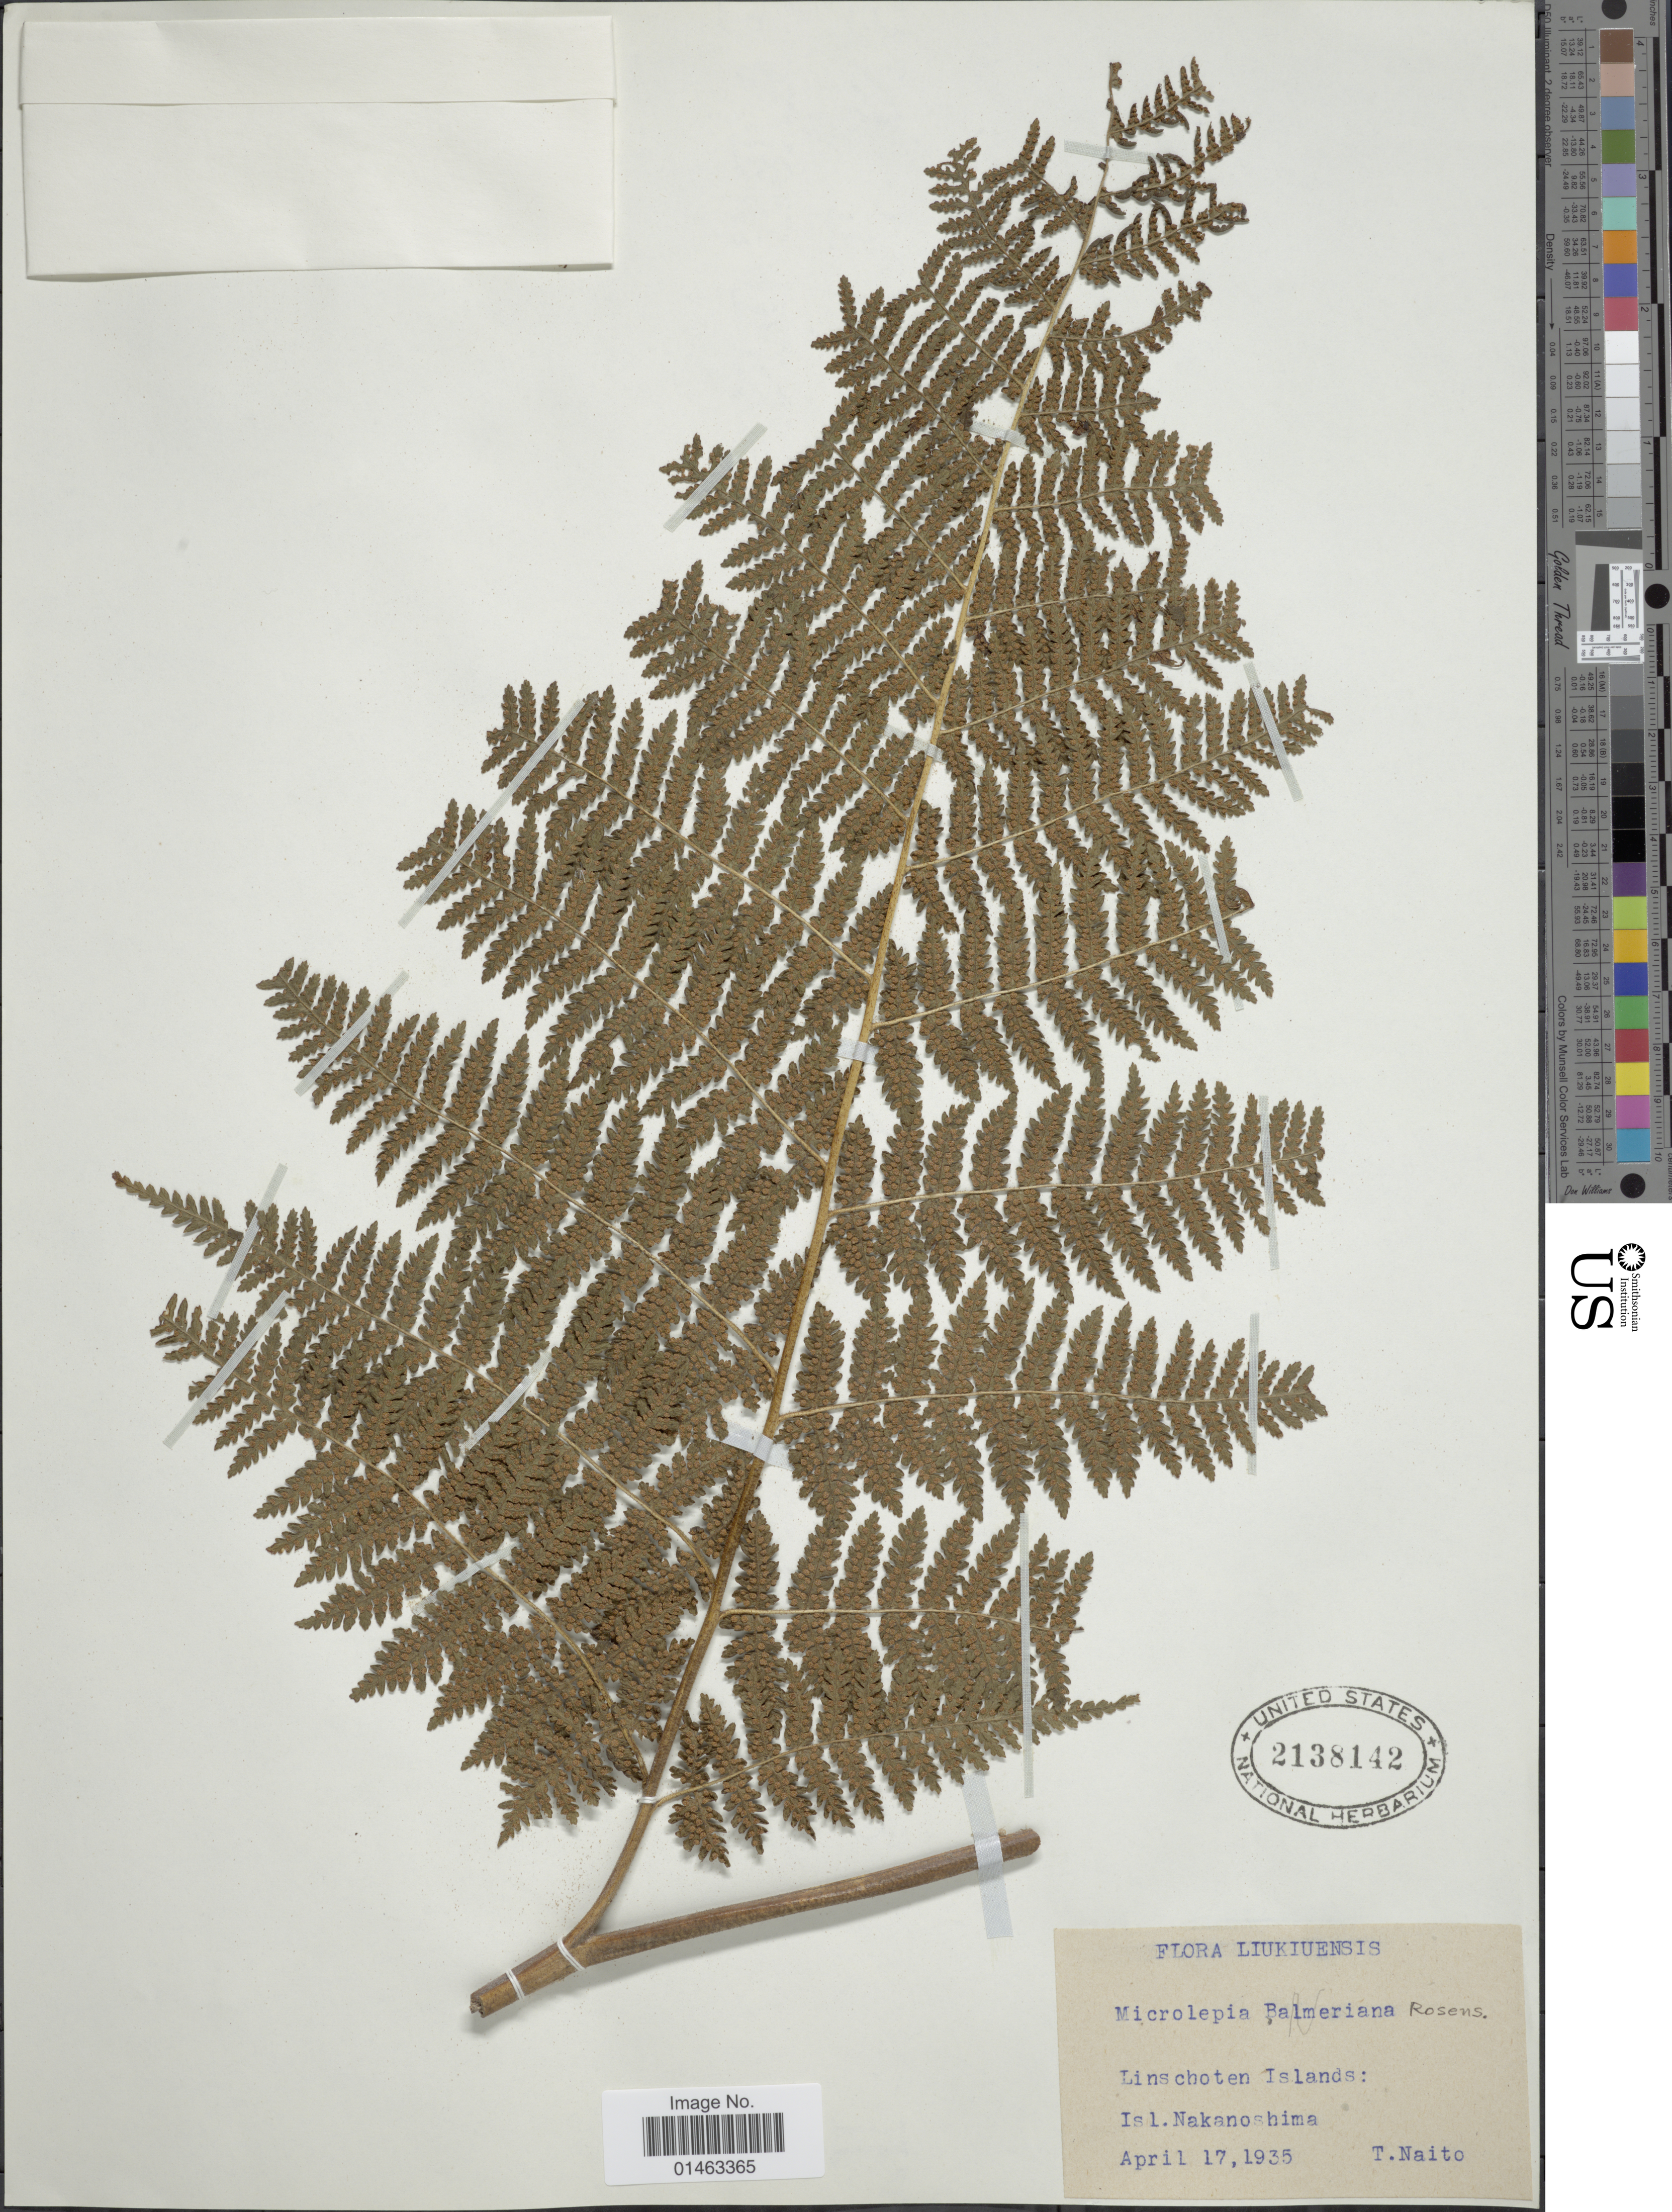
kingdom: Plantae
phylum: Tracheophyta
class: Polypodiopsida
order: Polypodiales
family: Dennstaedtiaceae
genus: Hypolepis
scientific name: Hypolepis sp.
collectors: T. Naito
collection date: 1935-04-17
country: Japan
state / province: Kagosima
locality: Flora Liukiuensis, Linschoten Islands: Isl. Nakanoshima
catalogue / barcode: US 2138142